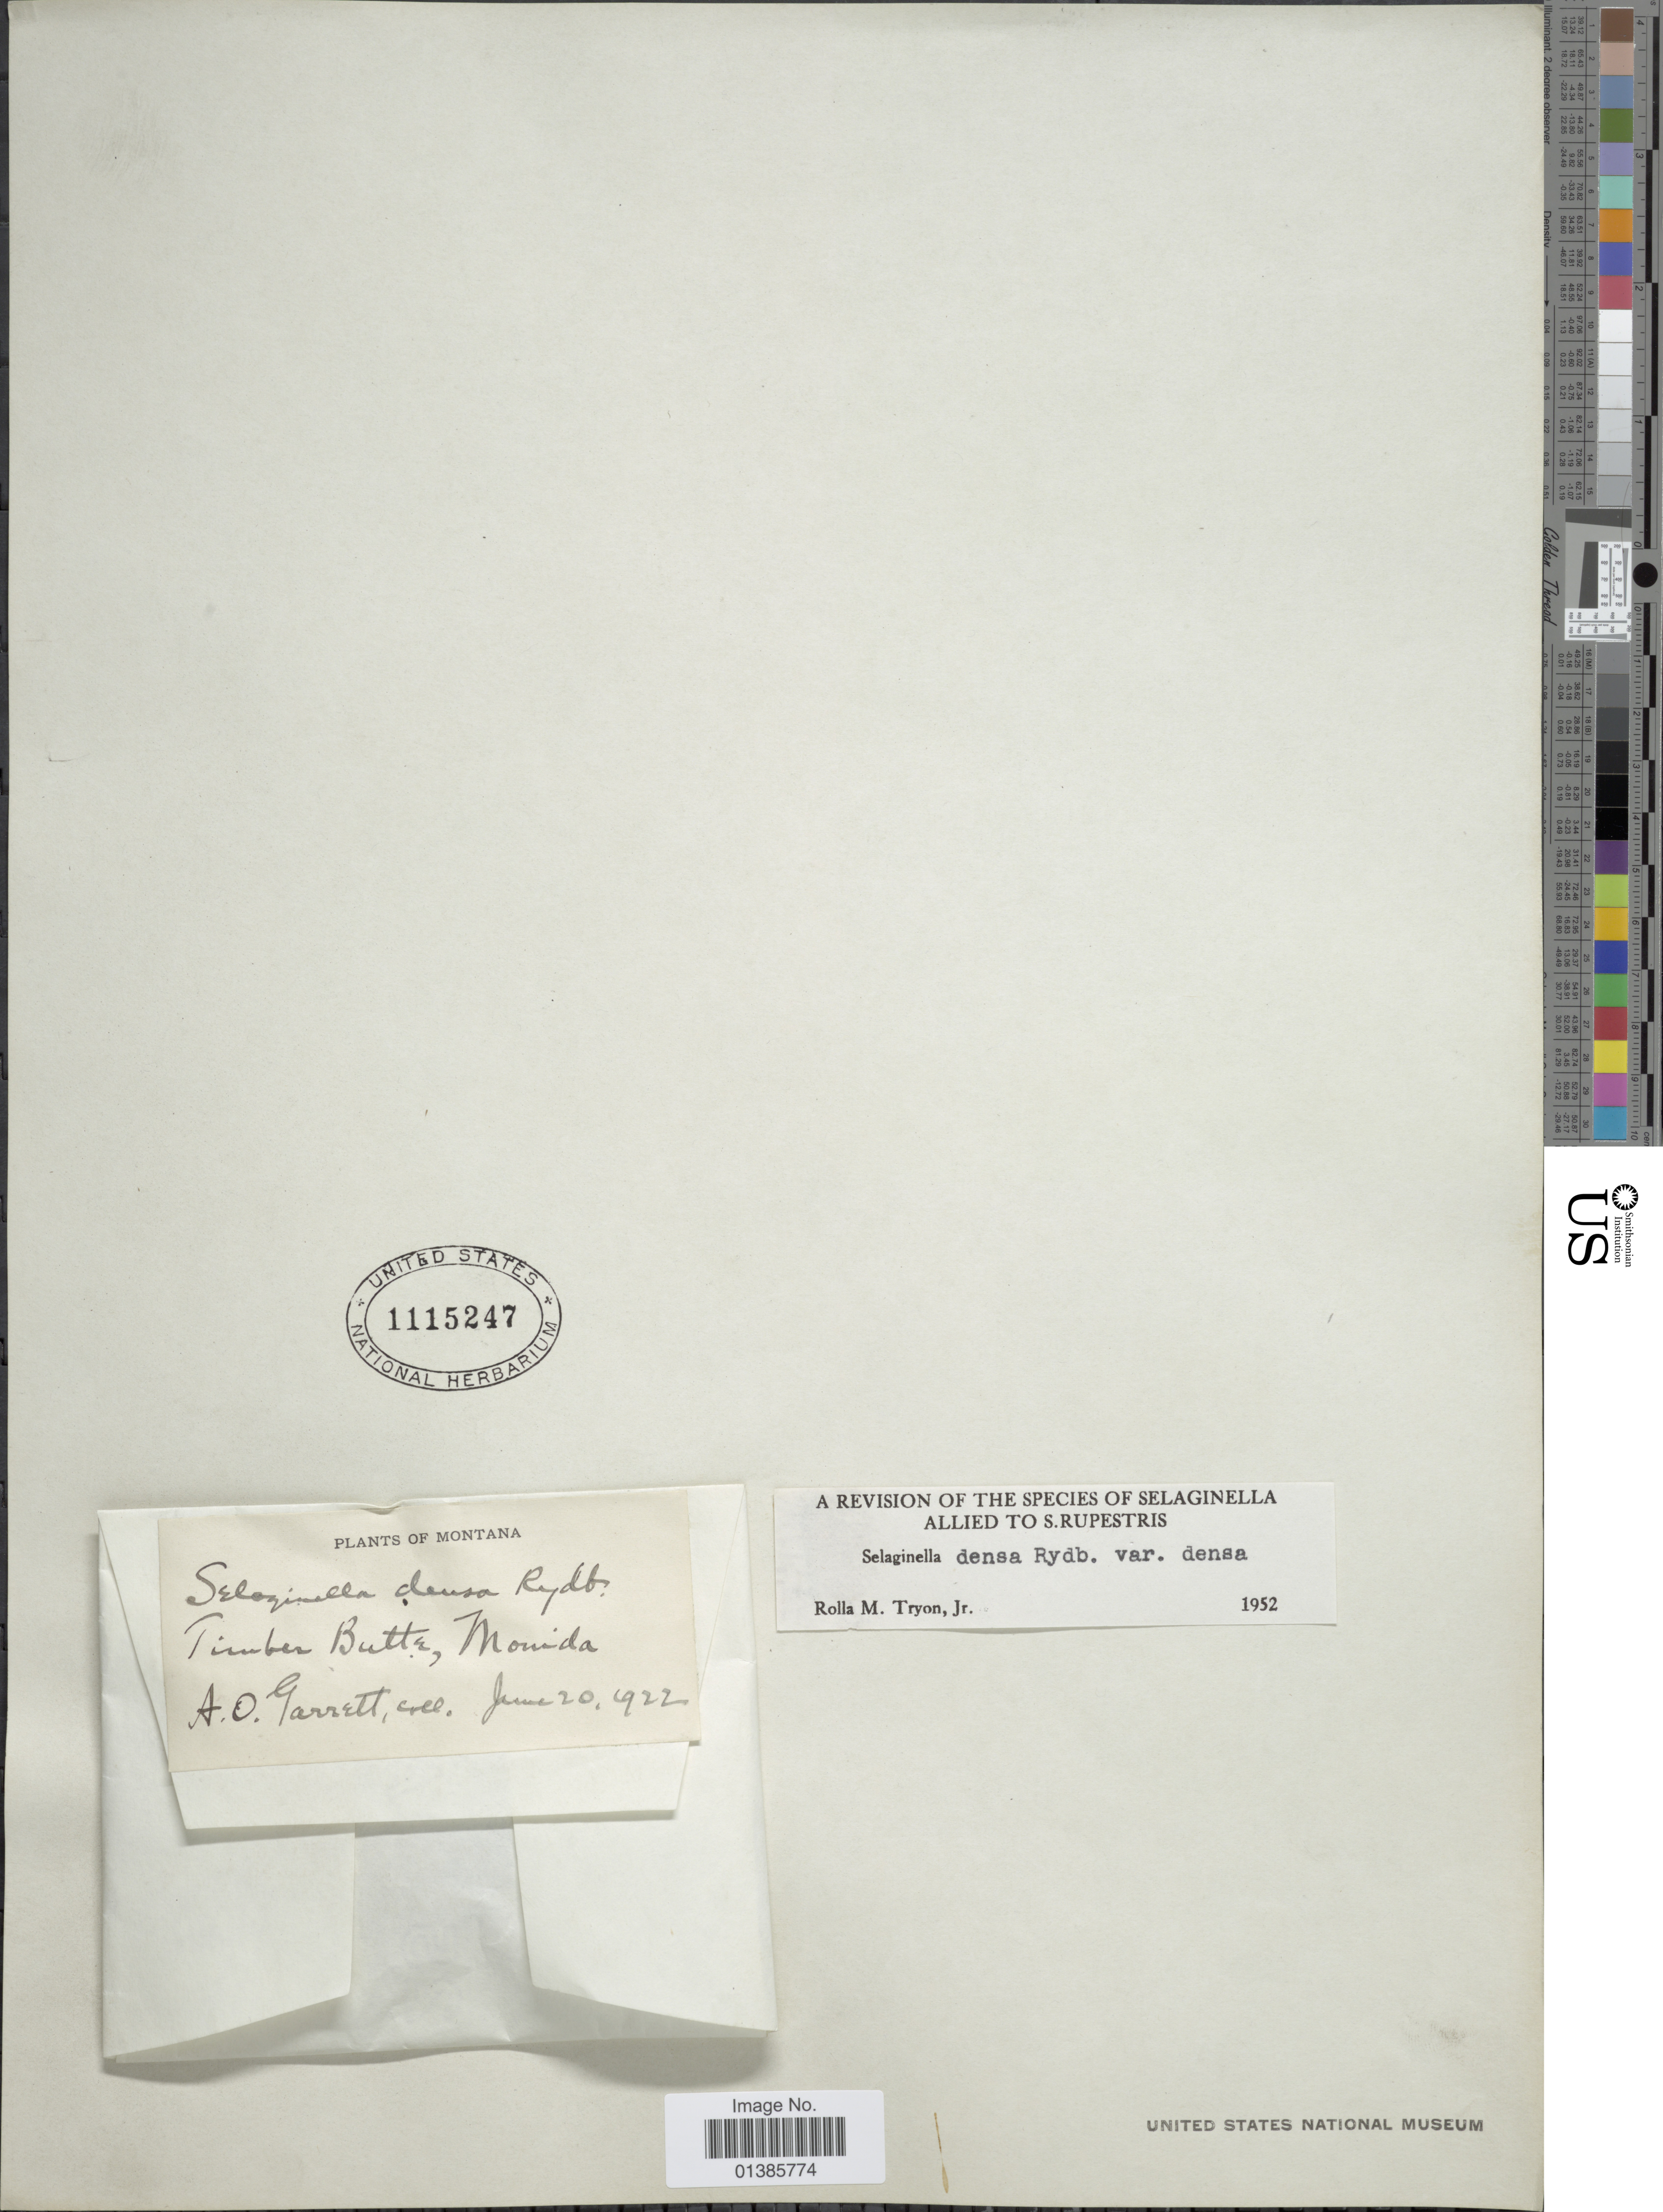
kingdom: Plantae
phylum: Tracheophyta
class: Lycopodiopsida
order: Selaginellales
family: Selaginellaceae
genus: Selaginella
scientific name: Selaginella densa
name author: Rydb.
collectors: A. O. Garrett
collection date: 1922-06-20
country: United States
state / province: Montana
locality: Timber Butte, Monida.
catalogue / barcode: US 1115247